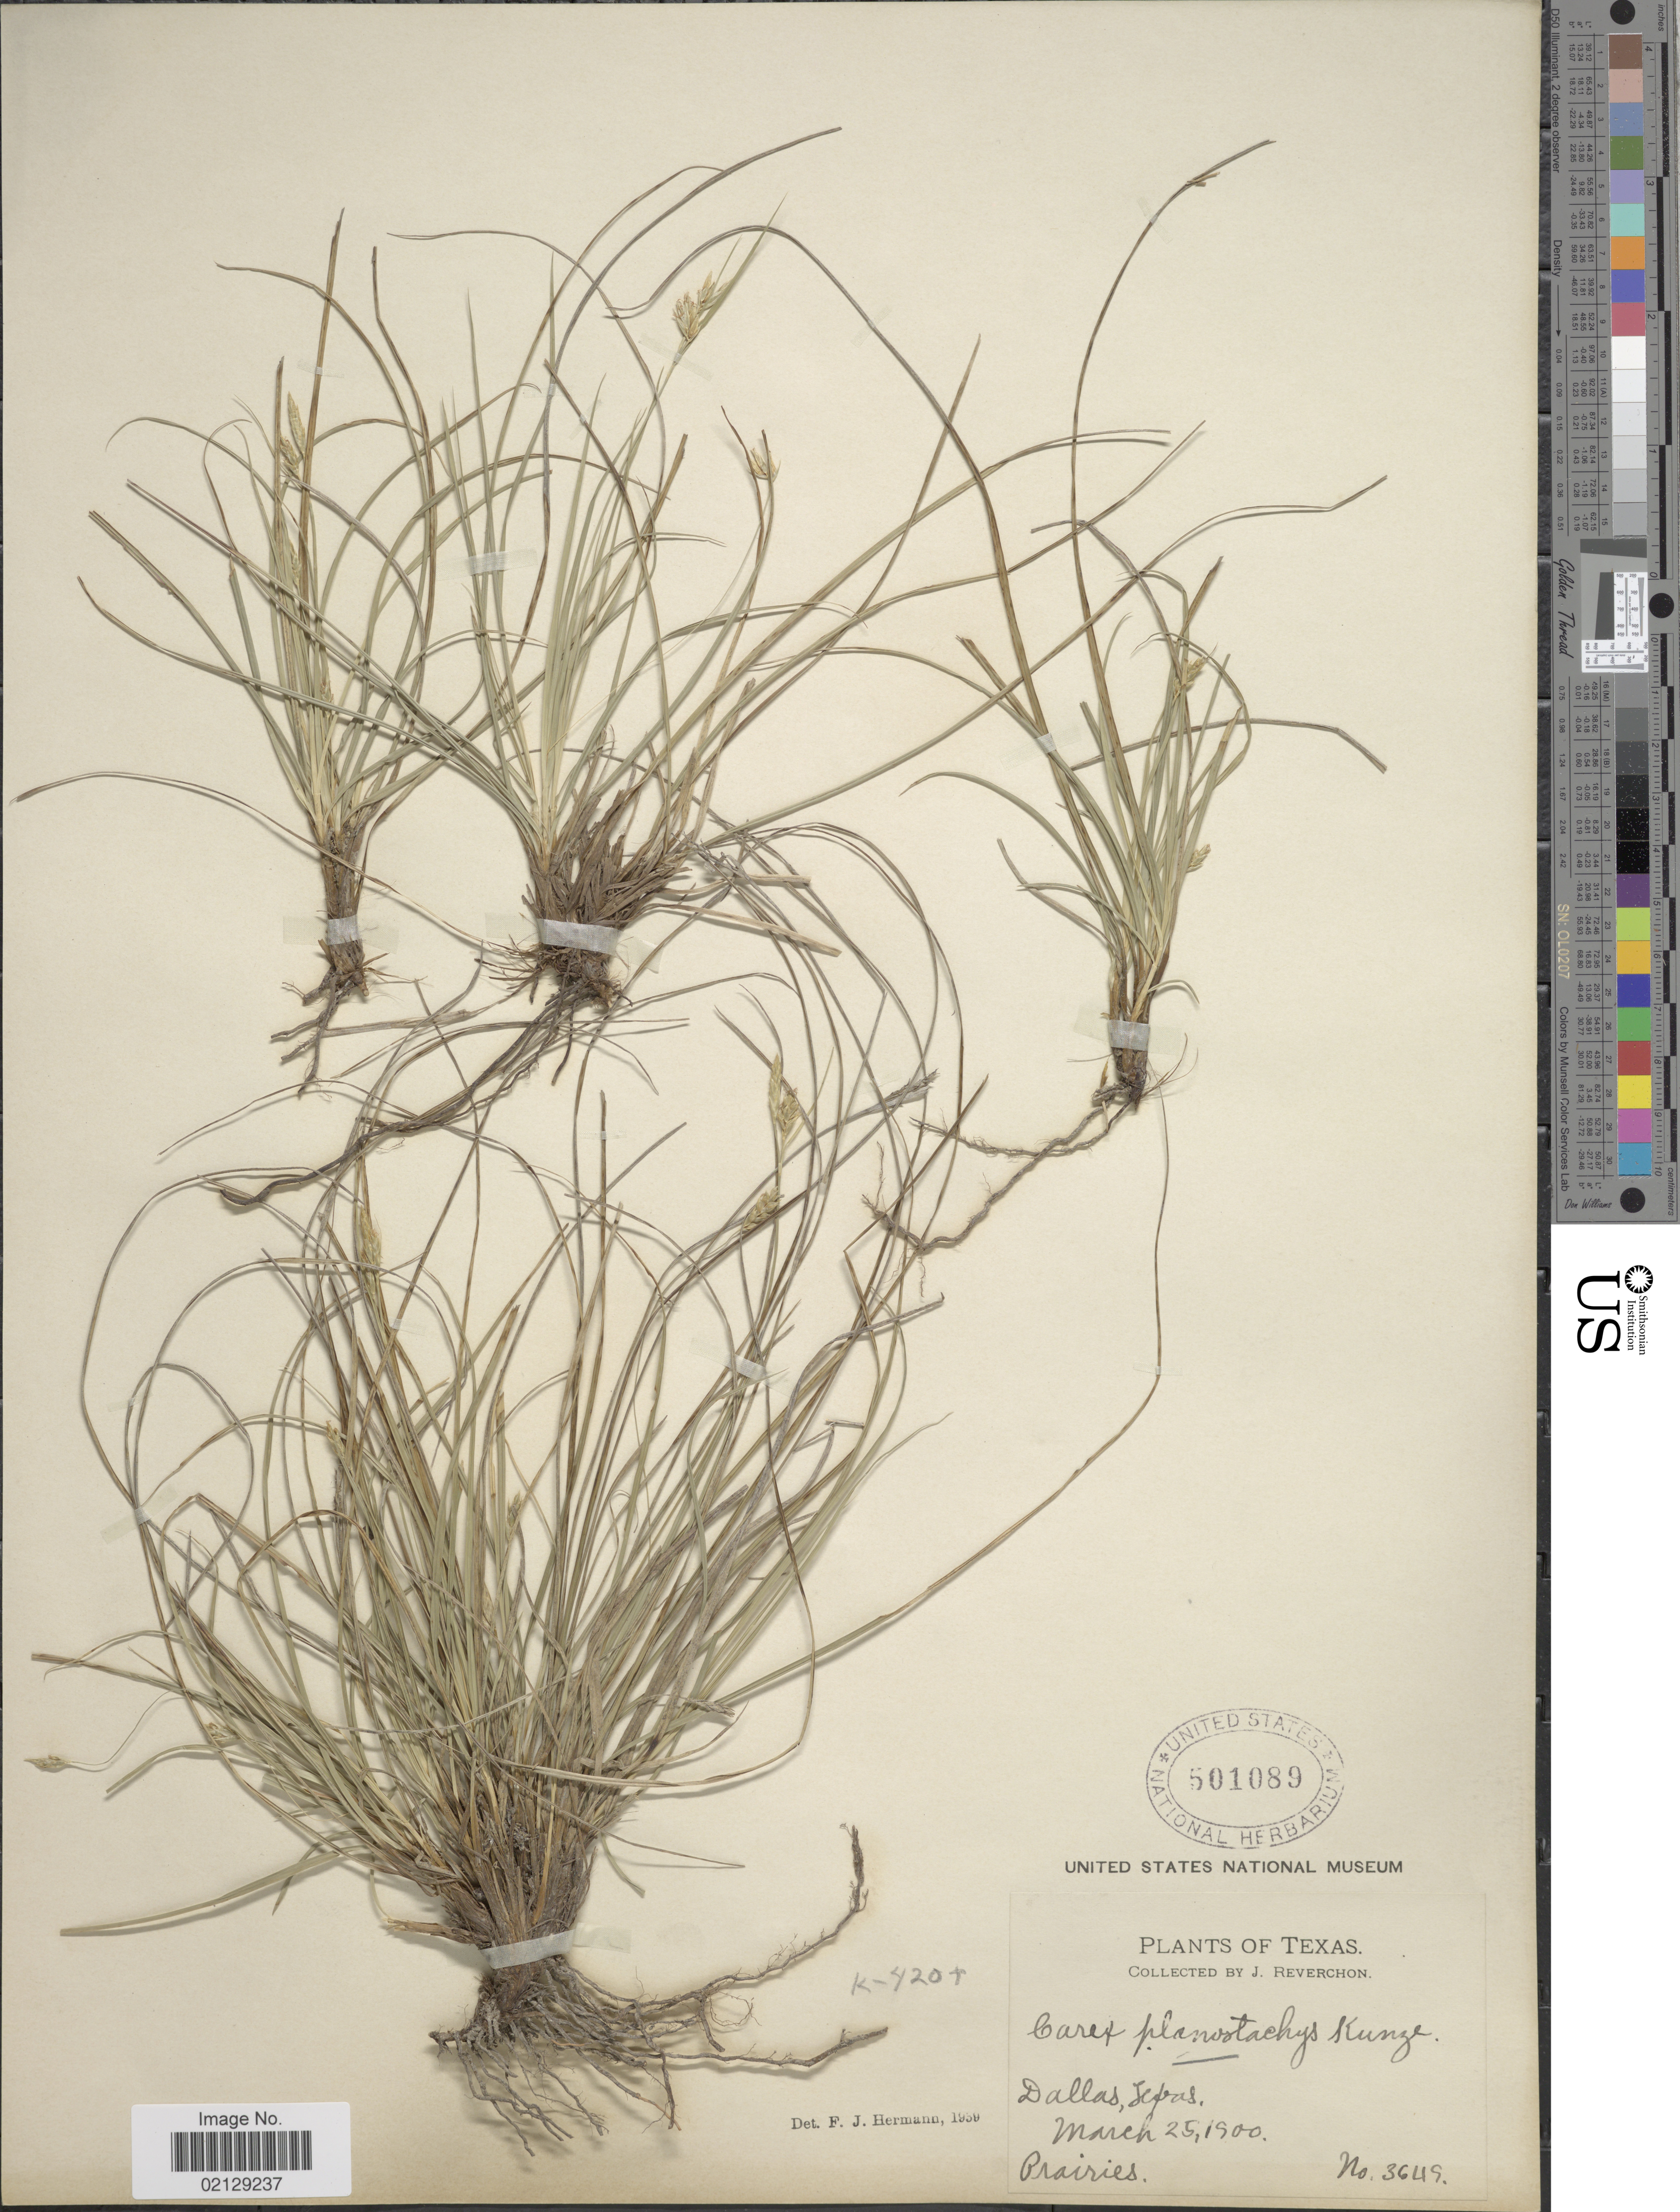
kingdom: Plantae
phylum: Tracheophyta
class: Liliopsida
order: Poales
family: Cyperaceae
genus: Carex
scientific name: Carex planostachys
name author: Kunze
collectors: J. Reverchon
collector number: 3649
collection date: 1900-03-25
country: United States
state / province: Texas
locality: Dallas, Texas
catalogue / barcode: US 501089